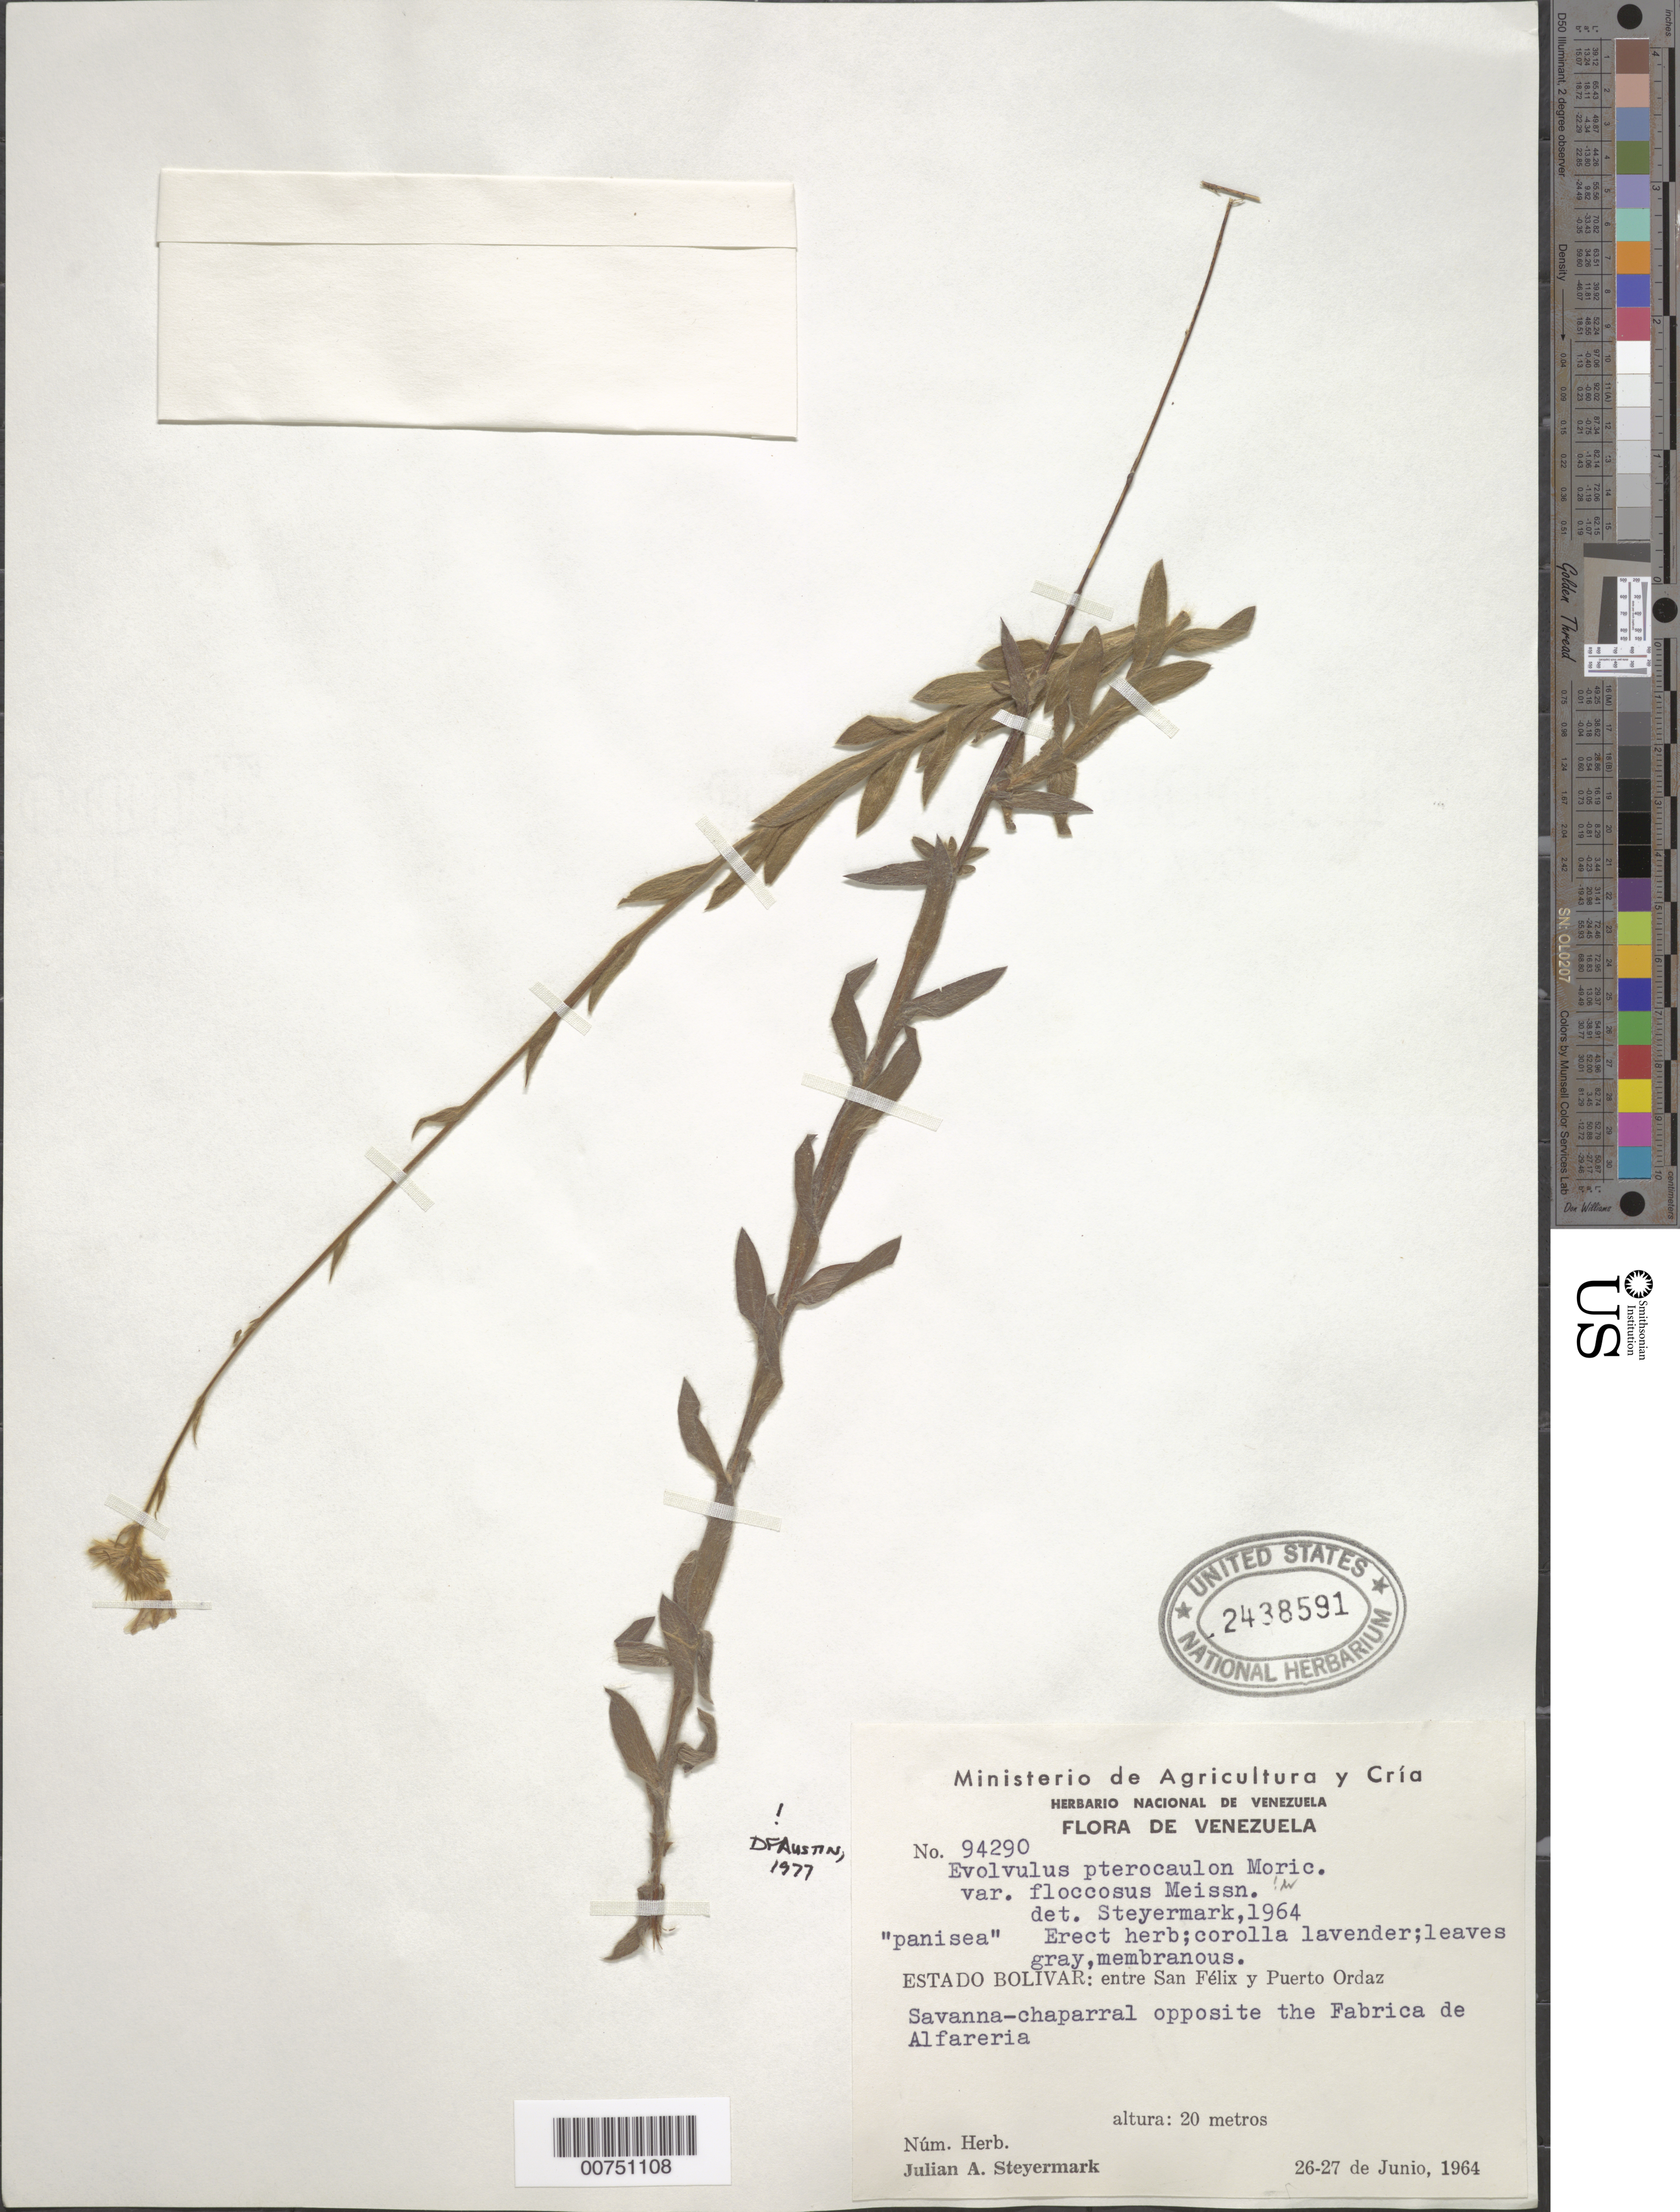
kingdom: Plantae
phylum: Tracheophyta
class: Magnoliopsida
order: Solanales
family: Convolvulaceae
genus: Evolvulus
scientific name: Evolvulus pterocaulon var. floccosus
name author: Meisn.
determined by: Austin, D. F.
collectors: J. Steyermark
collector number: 94290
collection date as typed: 26-Jun-64 to 27-Jun-64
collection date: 1964-06-26/1964-06-27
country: Venezuela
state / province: Bolívar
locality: San Félix to Puerto Ordaz, opp. Fabrica de Alfareria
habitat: Savanna-chaparral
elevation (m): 20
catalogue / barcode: US 2438591